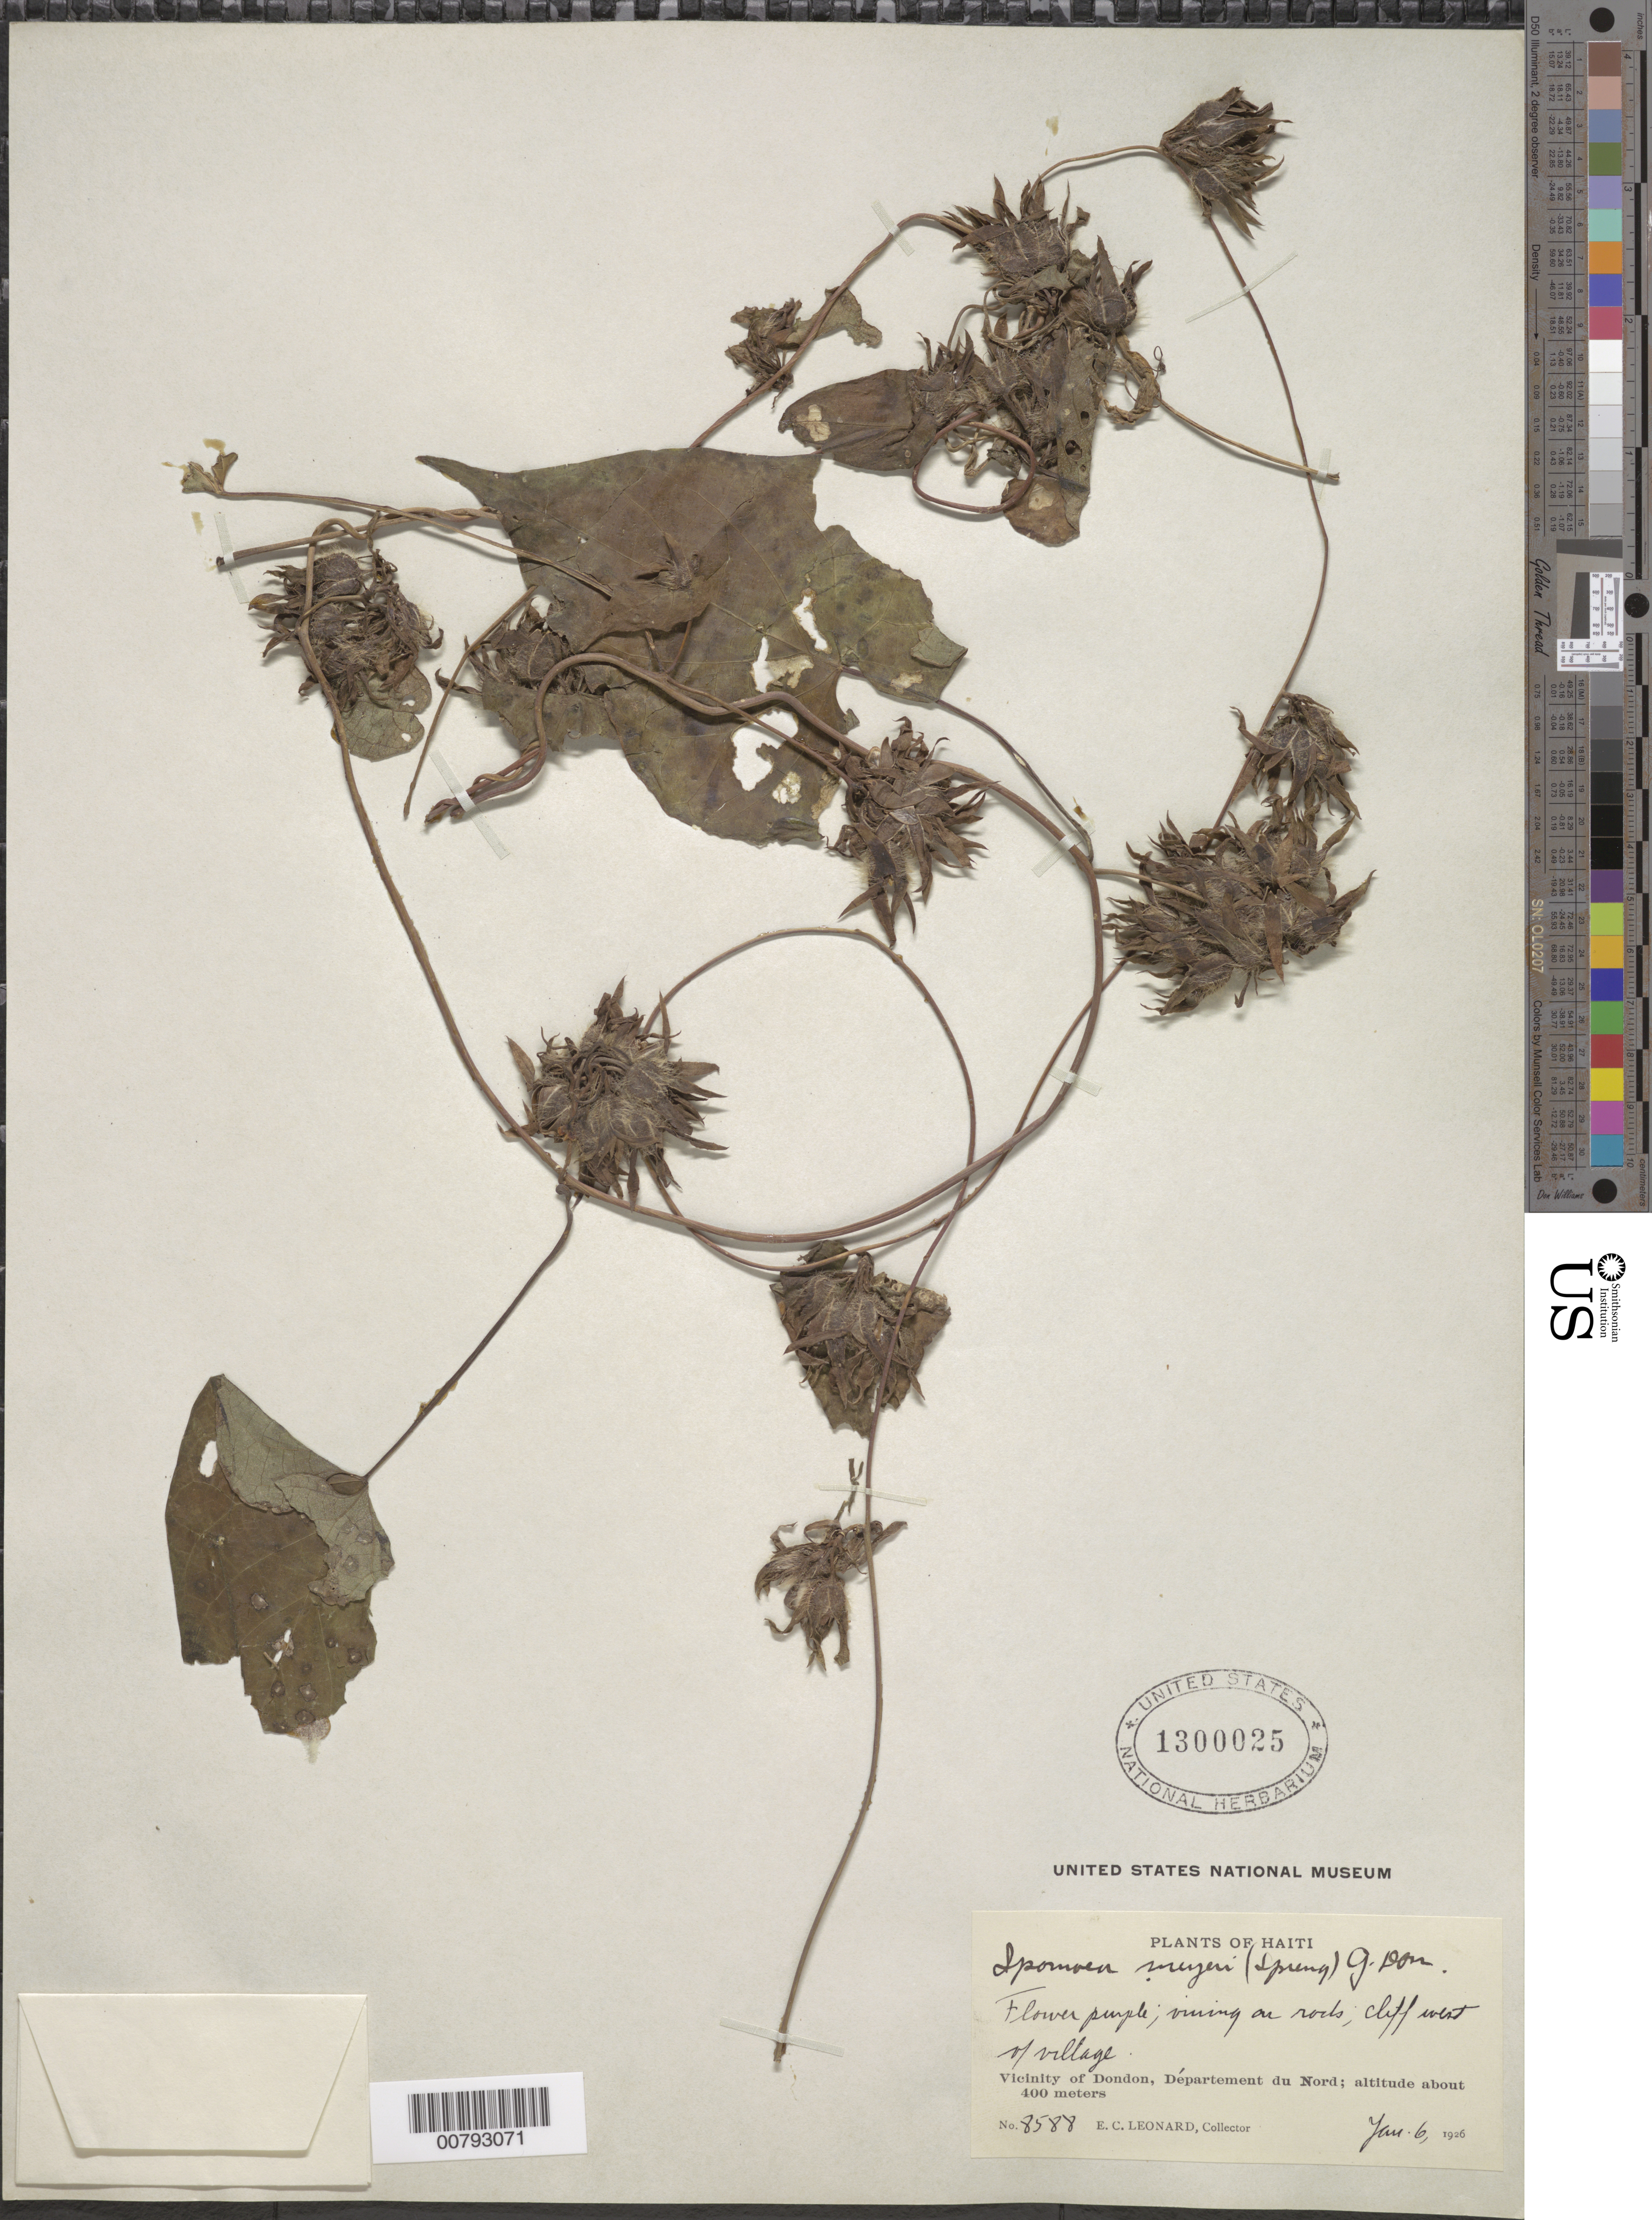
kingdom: Plantae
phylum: Tracheophyta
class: Magnoliopsida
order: Solanales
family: Convolvulaceae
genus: Ipomoea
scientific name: Ipomoea meyeri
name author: (Spreng.) G. Don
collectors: E. C. Leonard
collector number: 8588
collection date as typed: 06 Jan 1926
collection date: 1926-01-06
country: Haiti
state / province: Nord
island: Hispaniola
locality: Vicinity of Dondon, west of village.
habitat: Cliff.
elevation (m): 400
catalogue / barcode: US 1300025